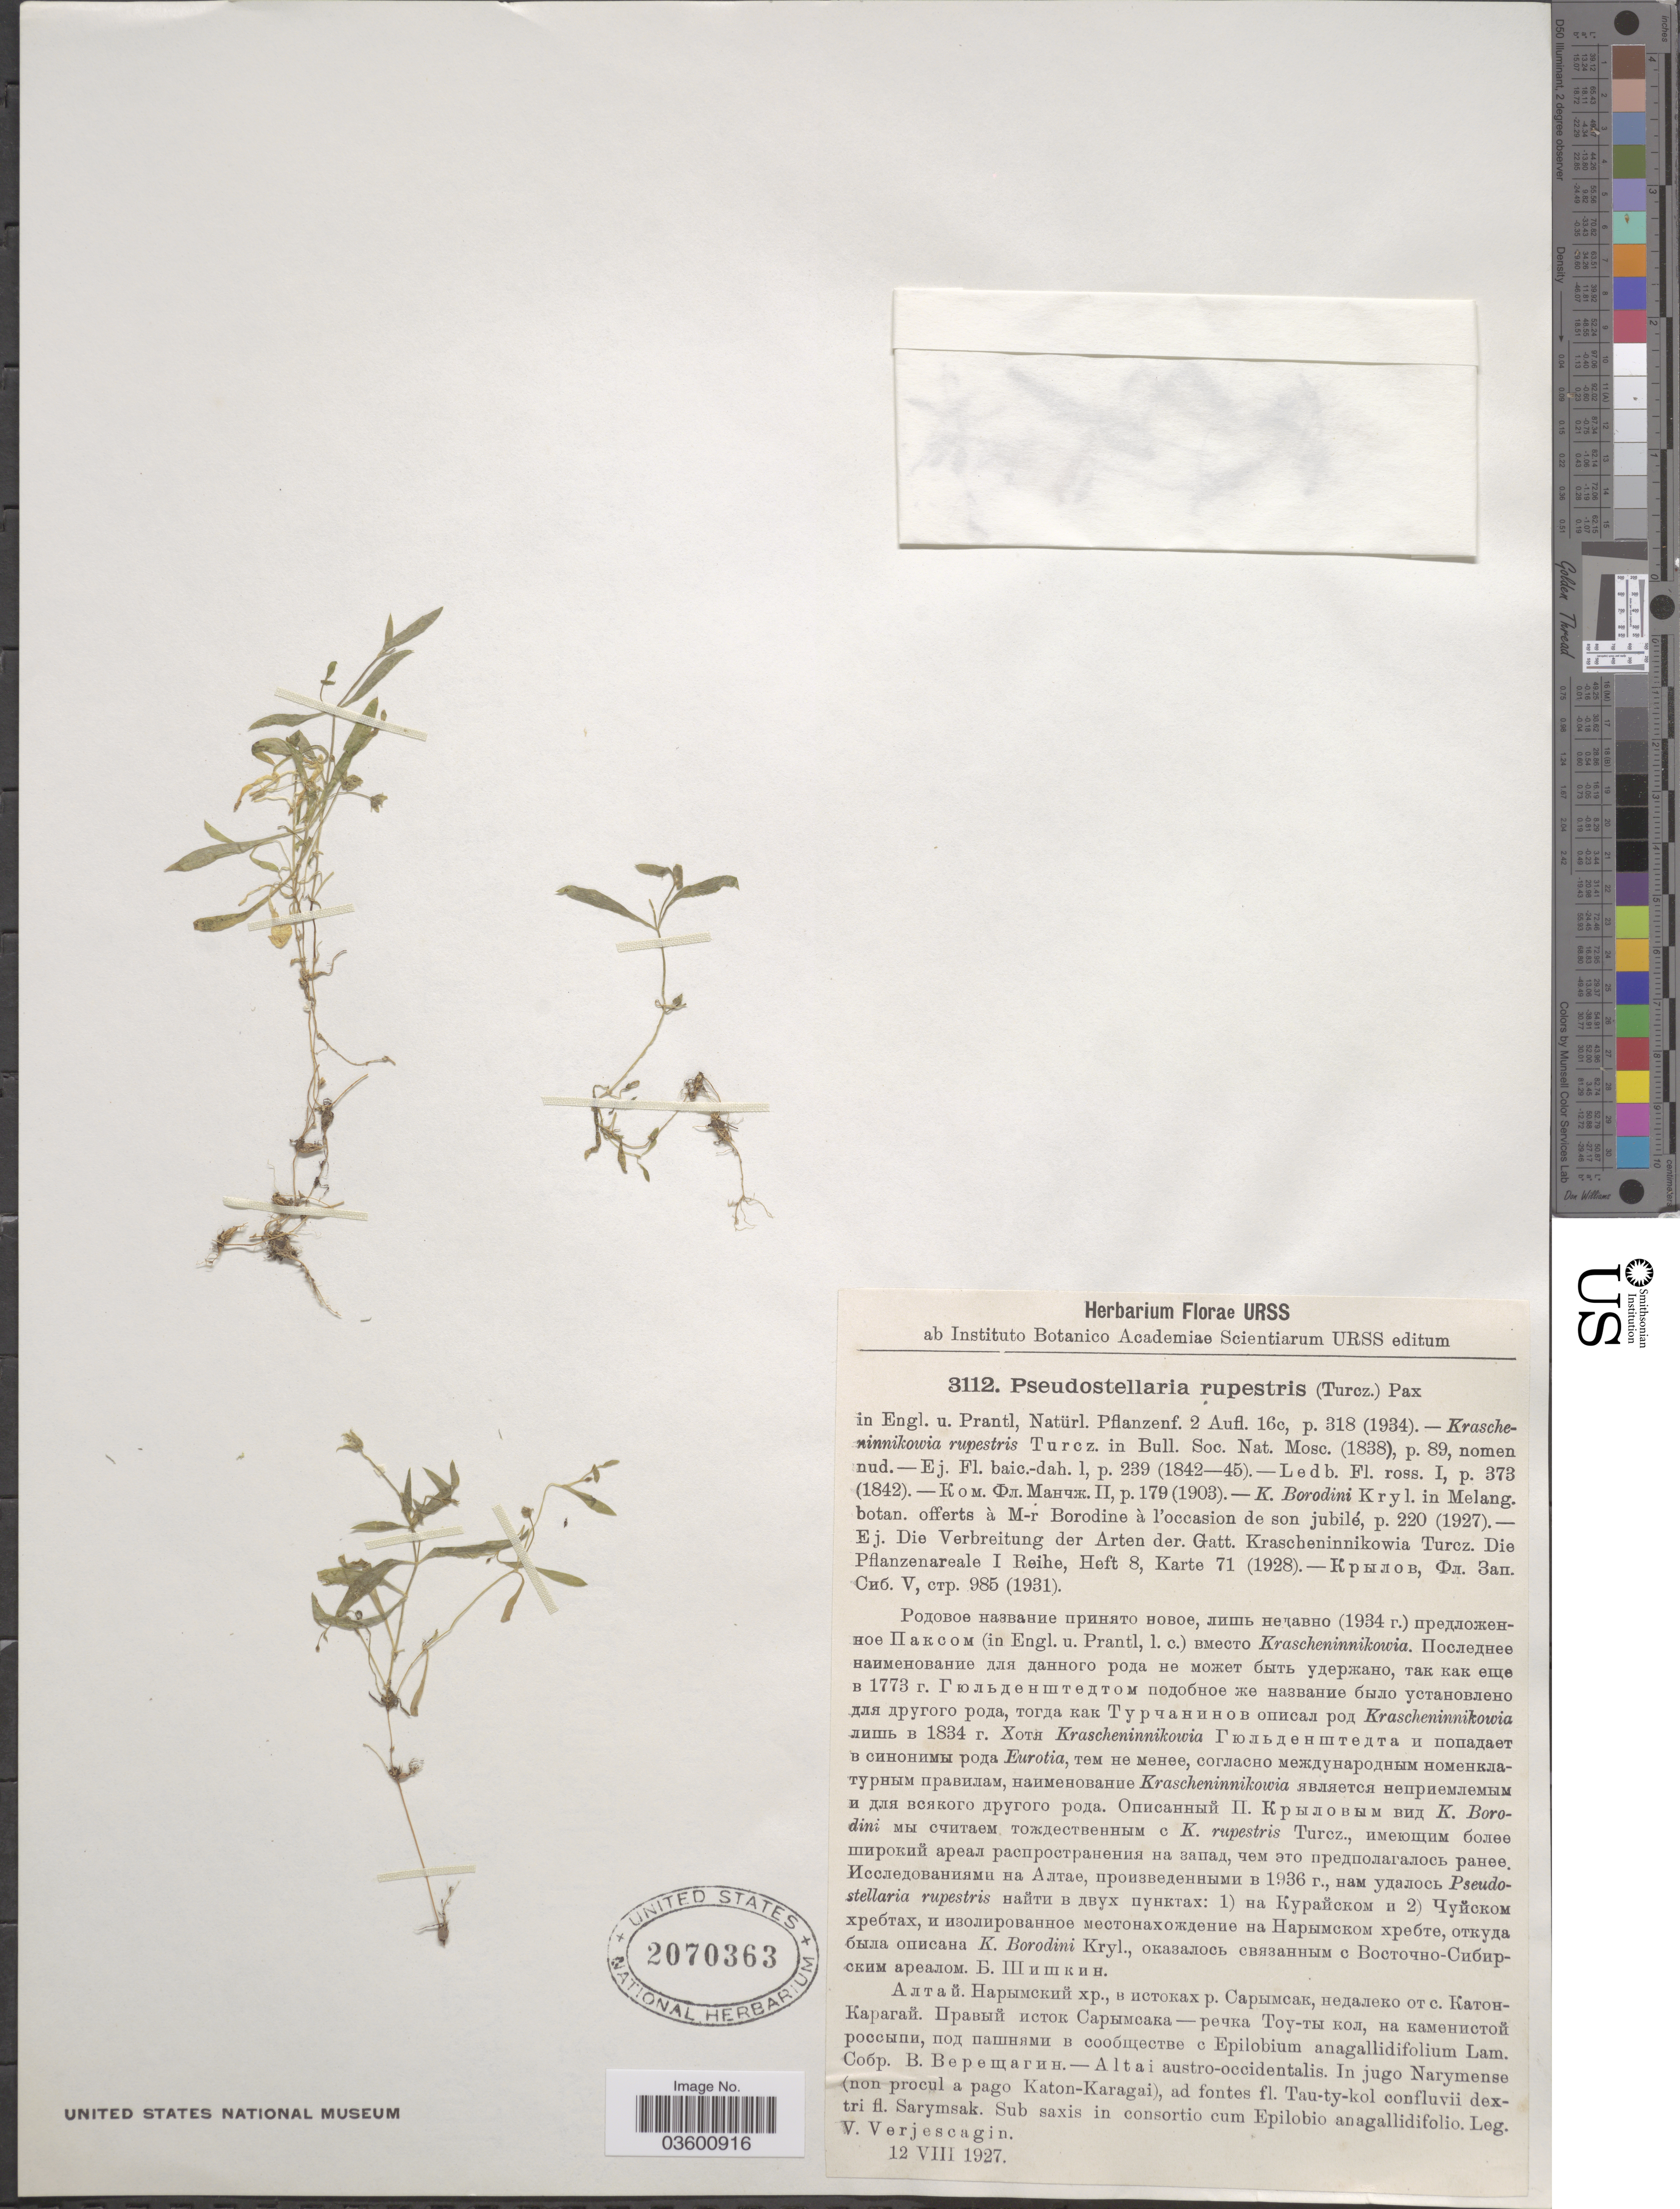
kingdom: Plantae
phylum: Tracheophyta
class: Magnoliopsida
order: Caryophyllales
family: Caryophyllaceae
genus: Pseudostellaria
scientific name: Pseudostellaria rupestris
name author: (Turcz.) Pax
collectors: V. Verjescagin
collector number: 3112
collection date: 1927-08-12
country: Kazakhstan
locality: Altai austro-occidentalis. In jugo Narymense (non procul a pago Katon-Karagai), ad fontes fl. Tau-ty-kol confluvii dextri fl. Sarymsak.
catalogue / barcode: US 2070363